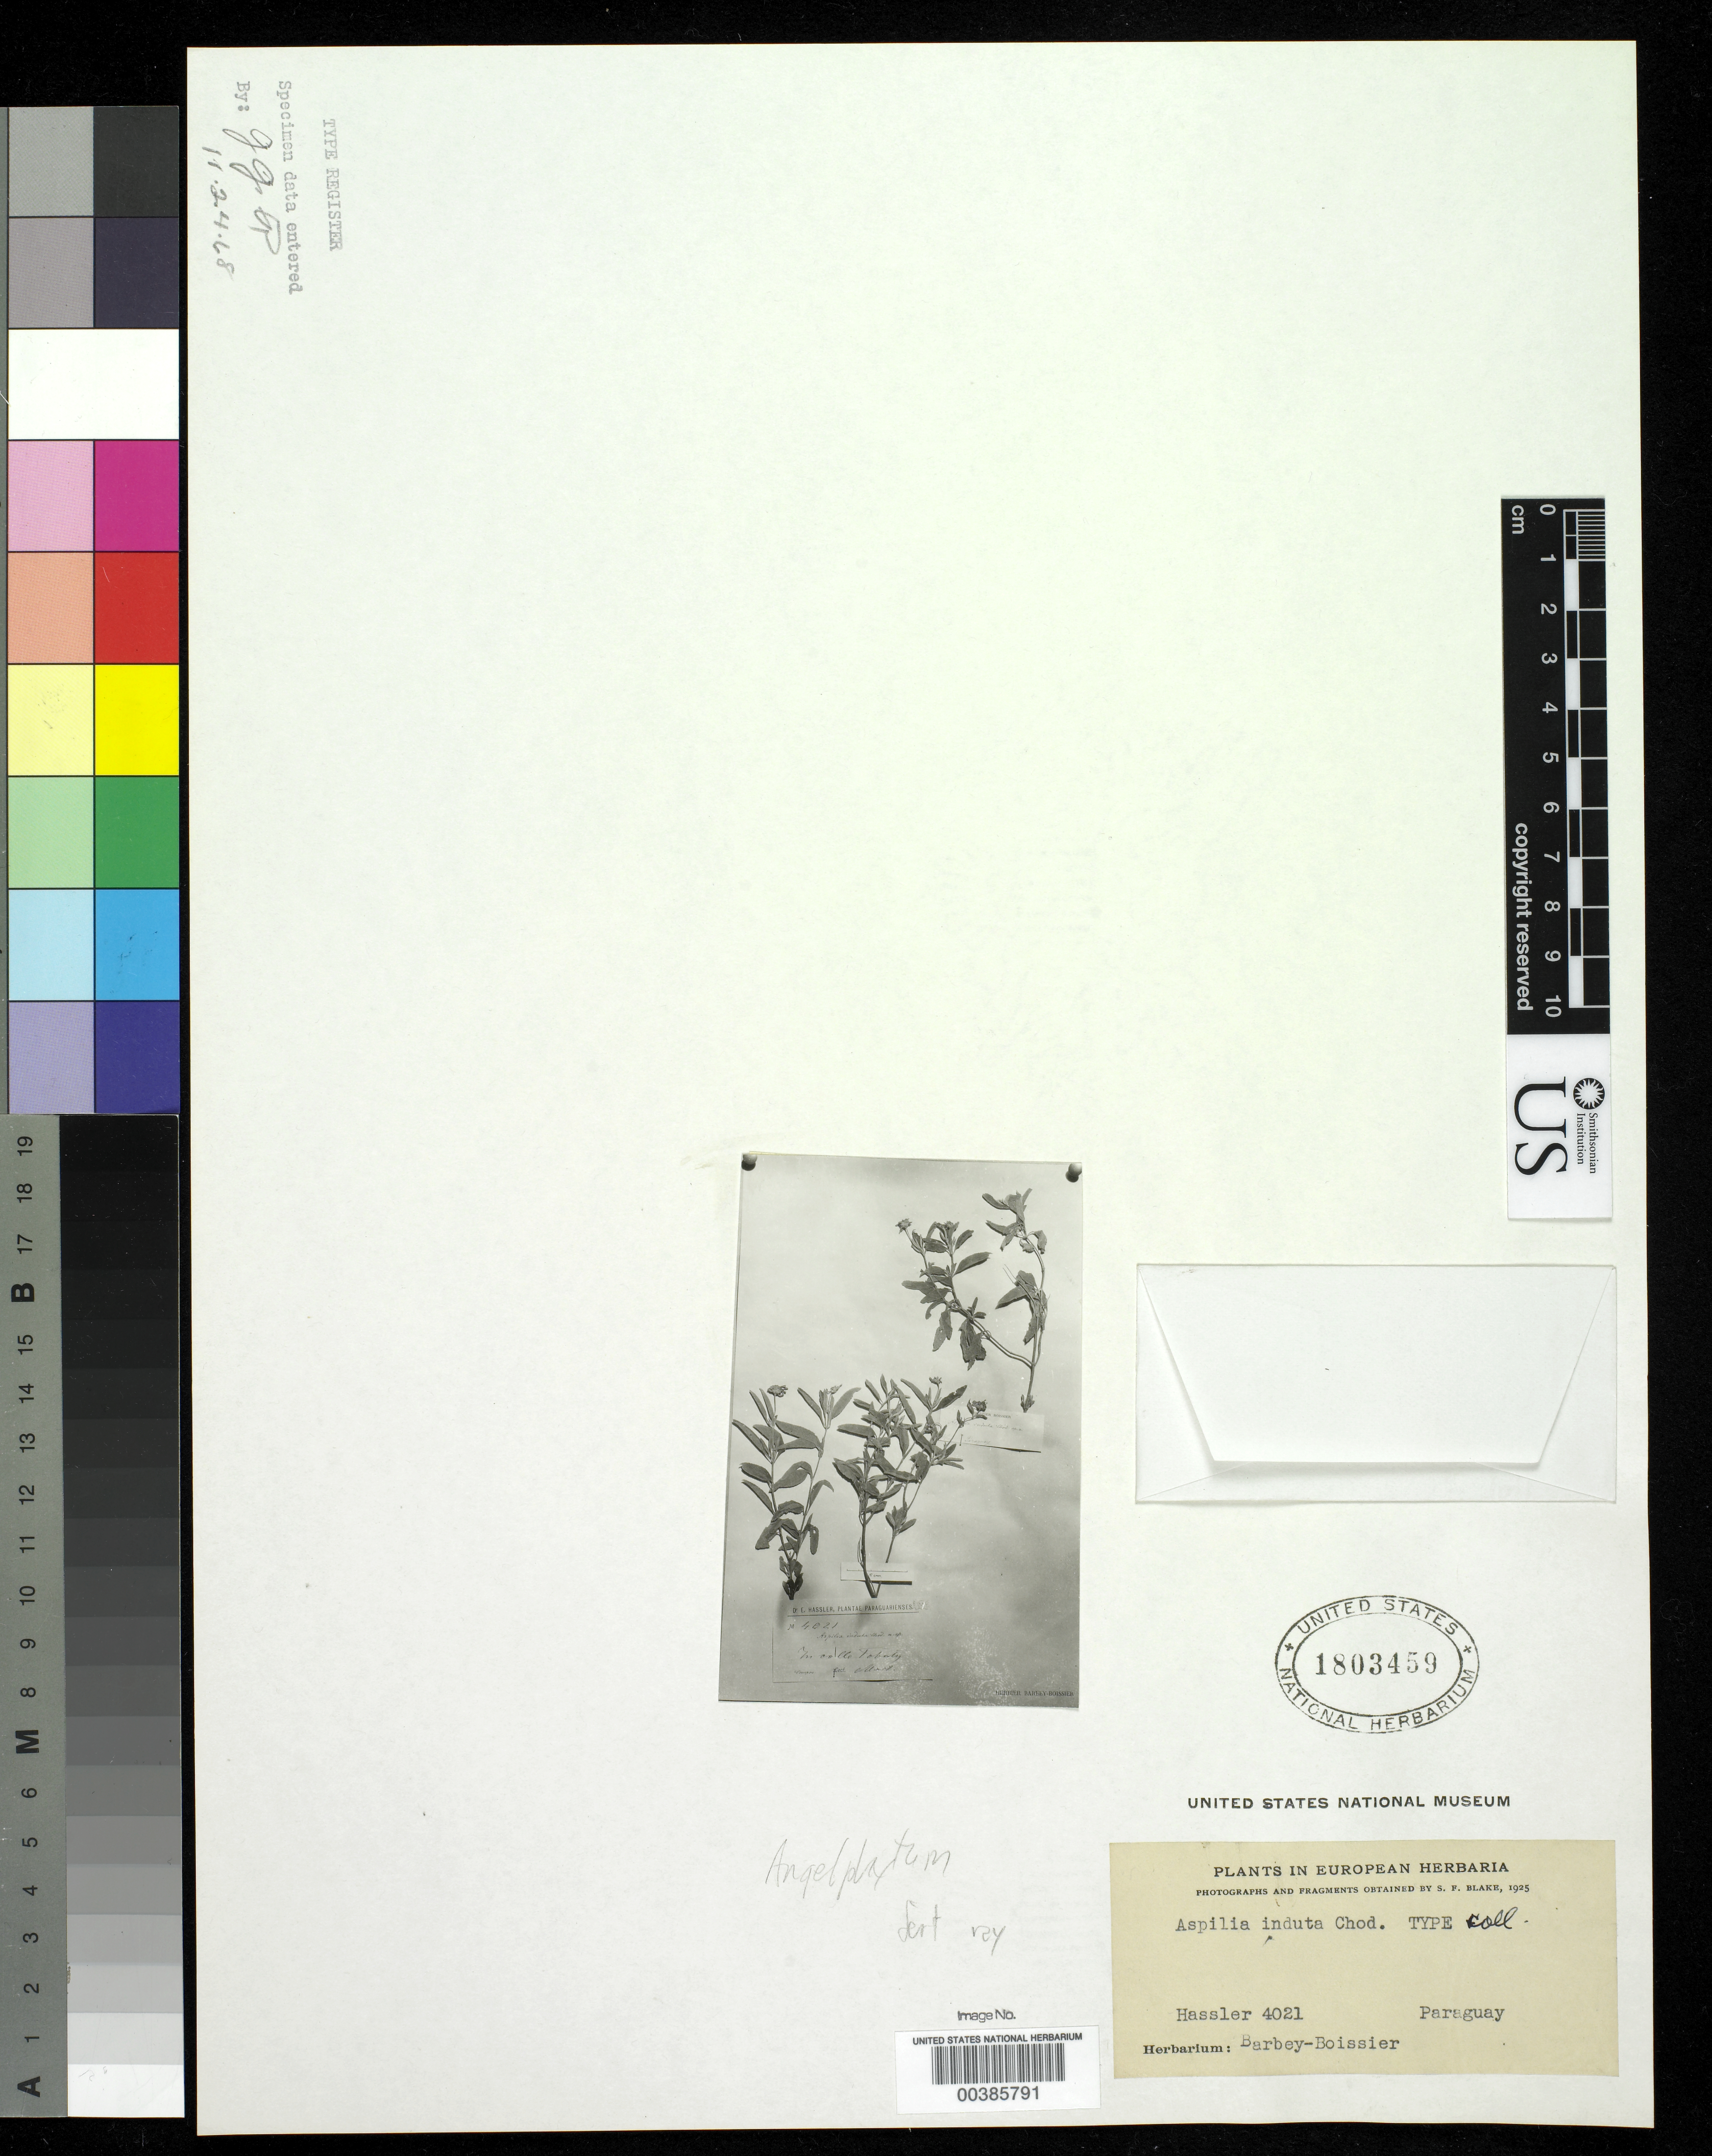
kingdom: Plantae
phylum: Tracheophyta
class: Magnoliopsida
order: Asterales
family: Asteraceae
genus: Aspilia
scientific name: Aspilia induta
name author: Chodat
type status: Type Fragment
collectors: E. Hassler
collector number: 4021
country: Paraguay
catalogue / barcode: US 1803459